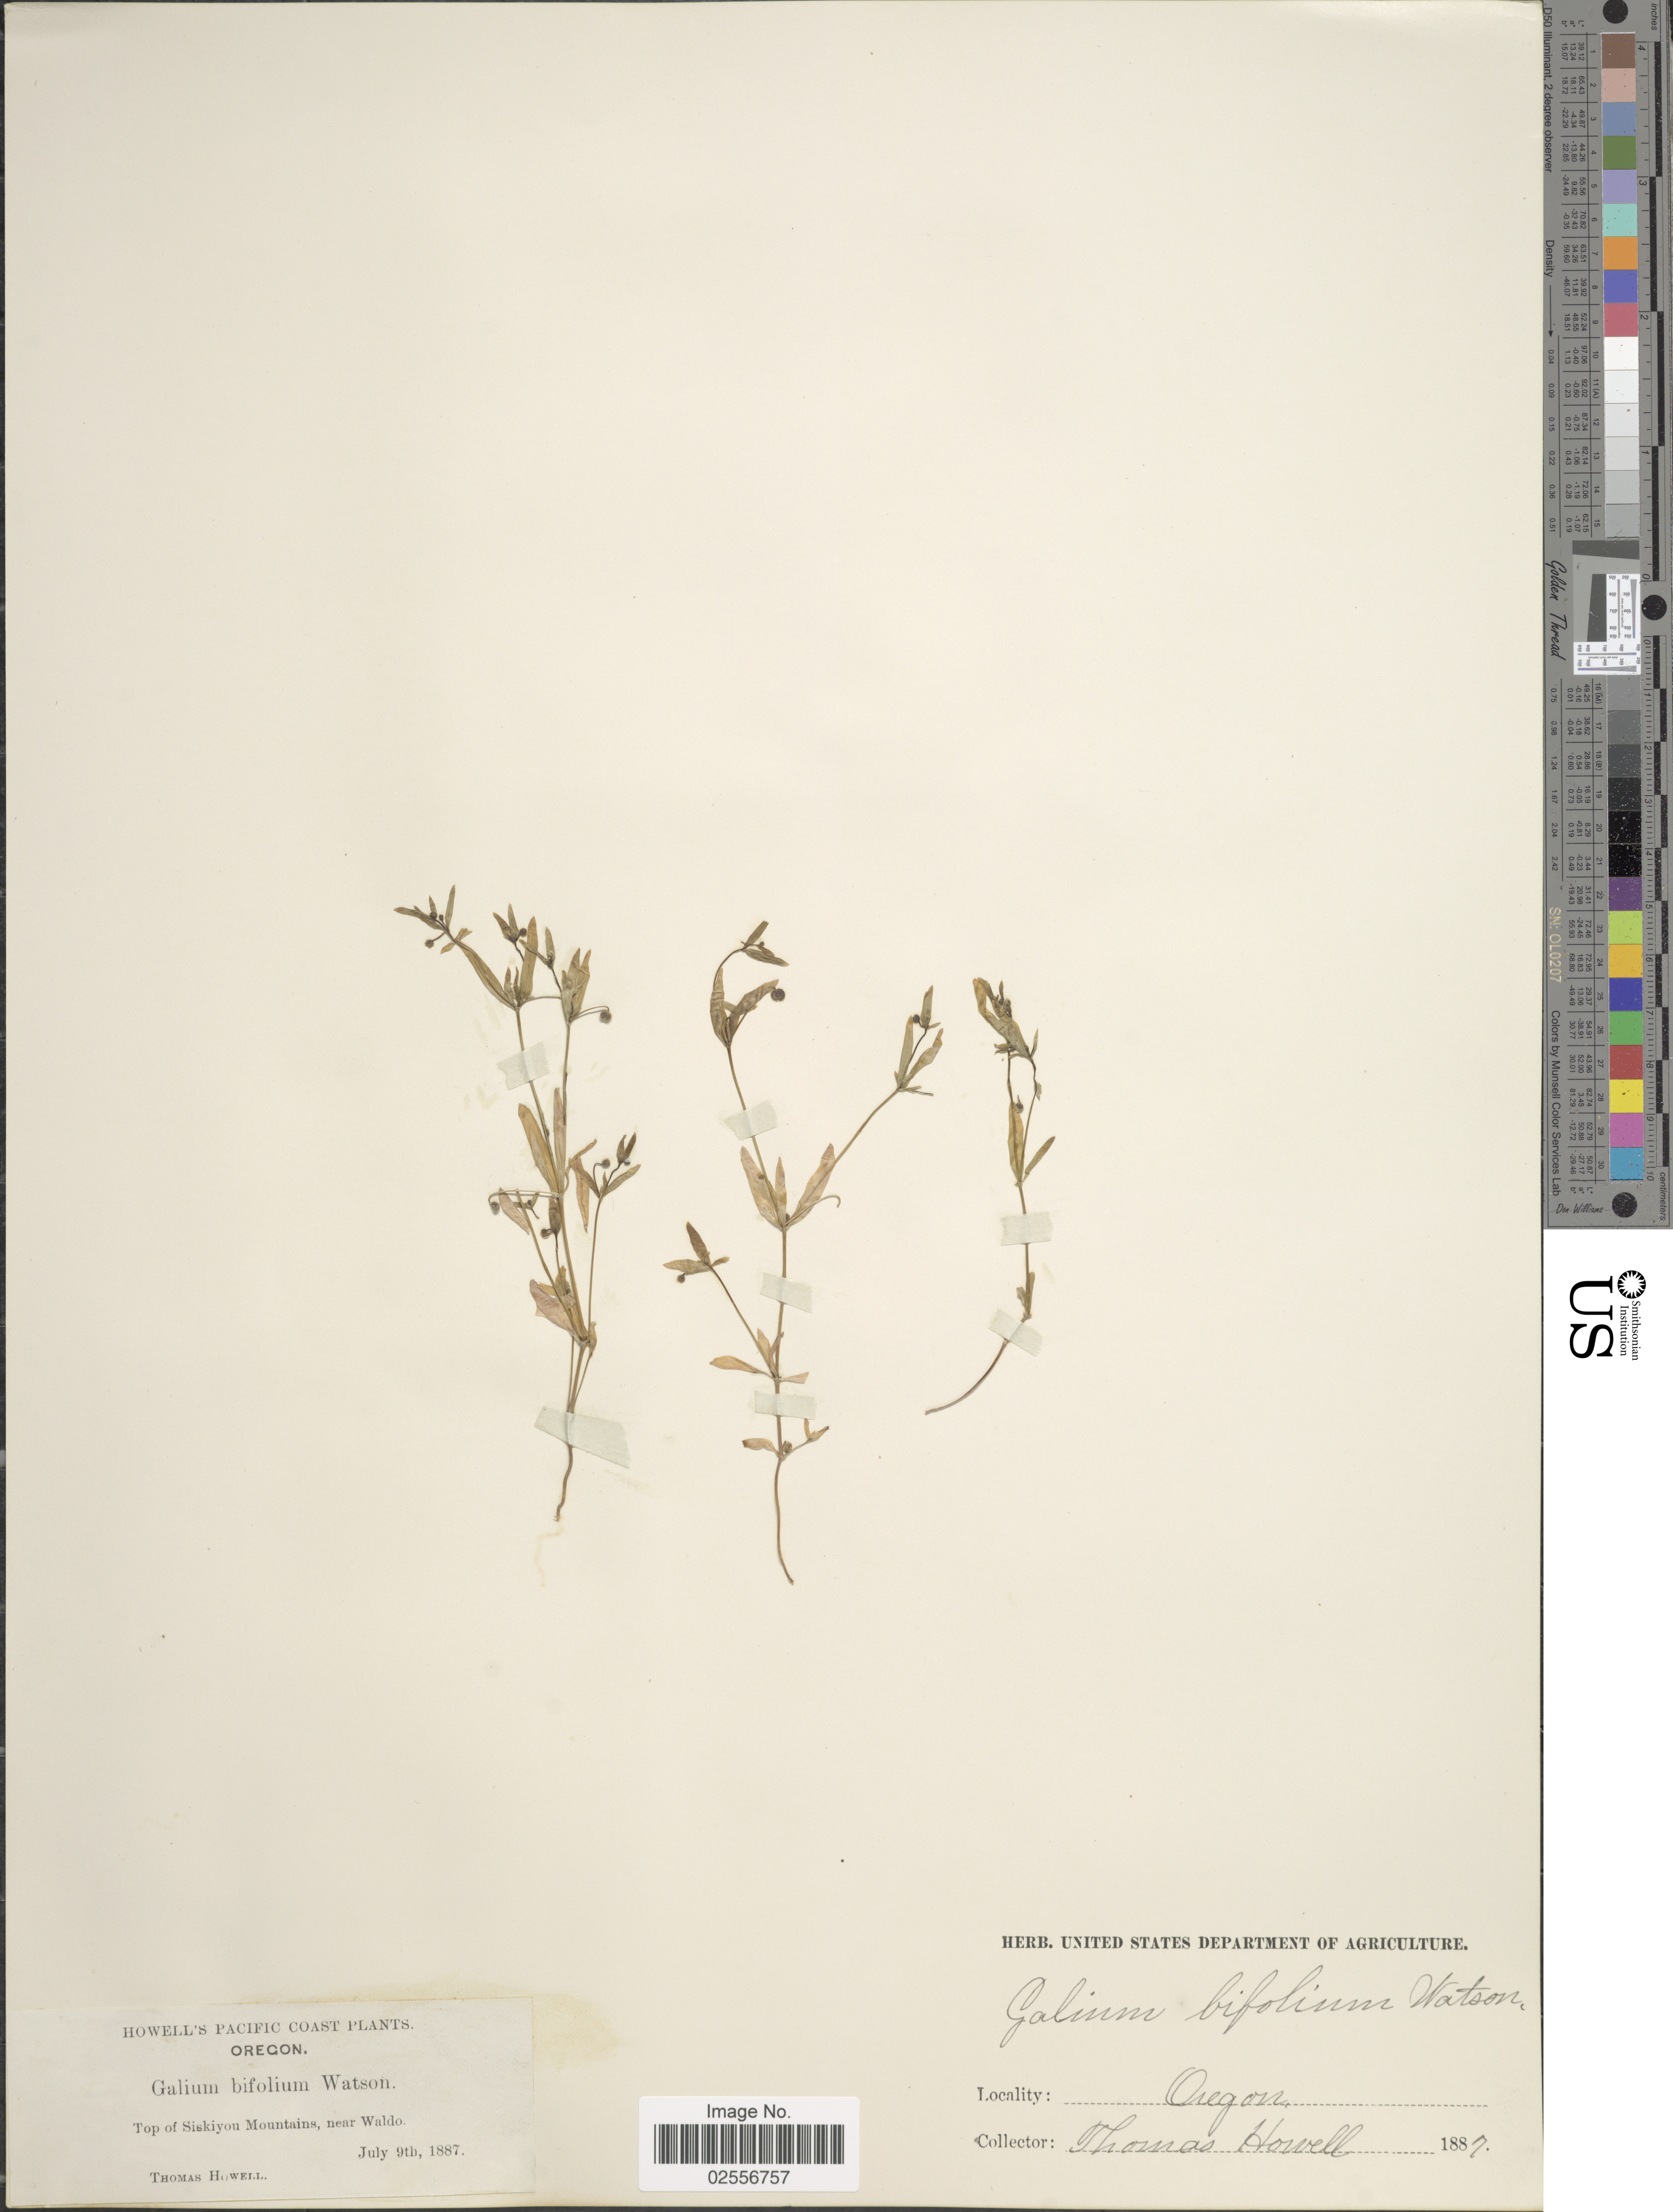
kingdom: Plantae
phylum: Tracheophyta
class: Magnoliopsida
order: Gentianales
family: Rubiaceae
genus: Galium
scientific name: Galium bifolium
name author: S. Watson in C. King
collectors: T. Howell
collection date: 1887-07-09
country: United States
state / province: Oregon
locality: Pacific Coast. Top of Siskiyou Mountains, near Waldo.